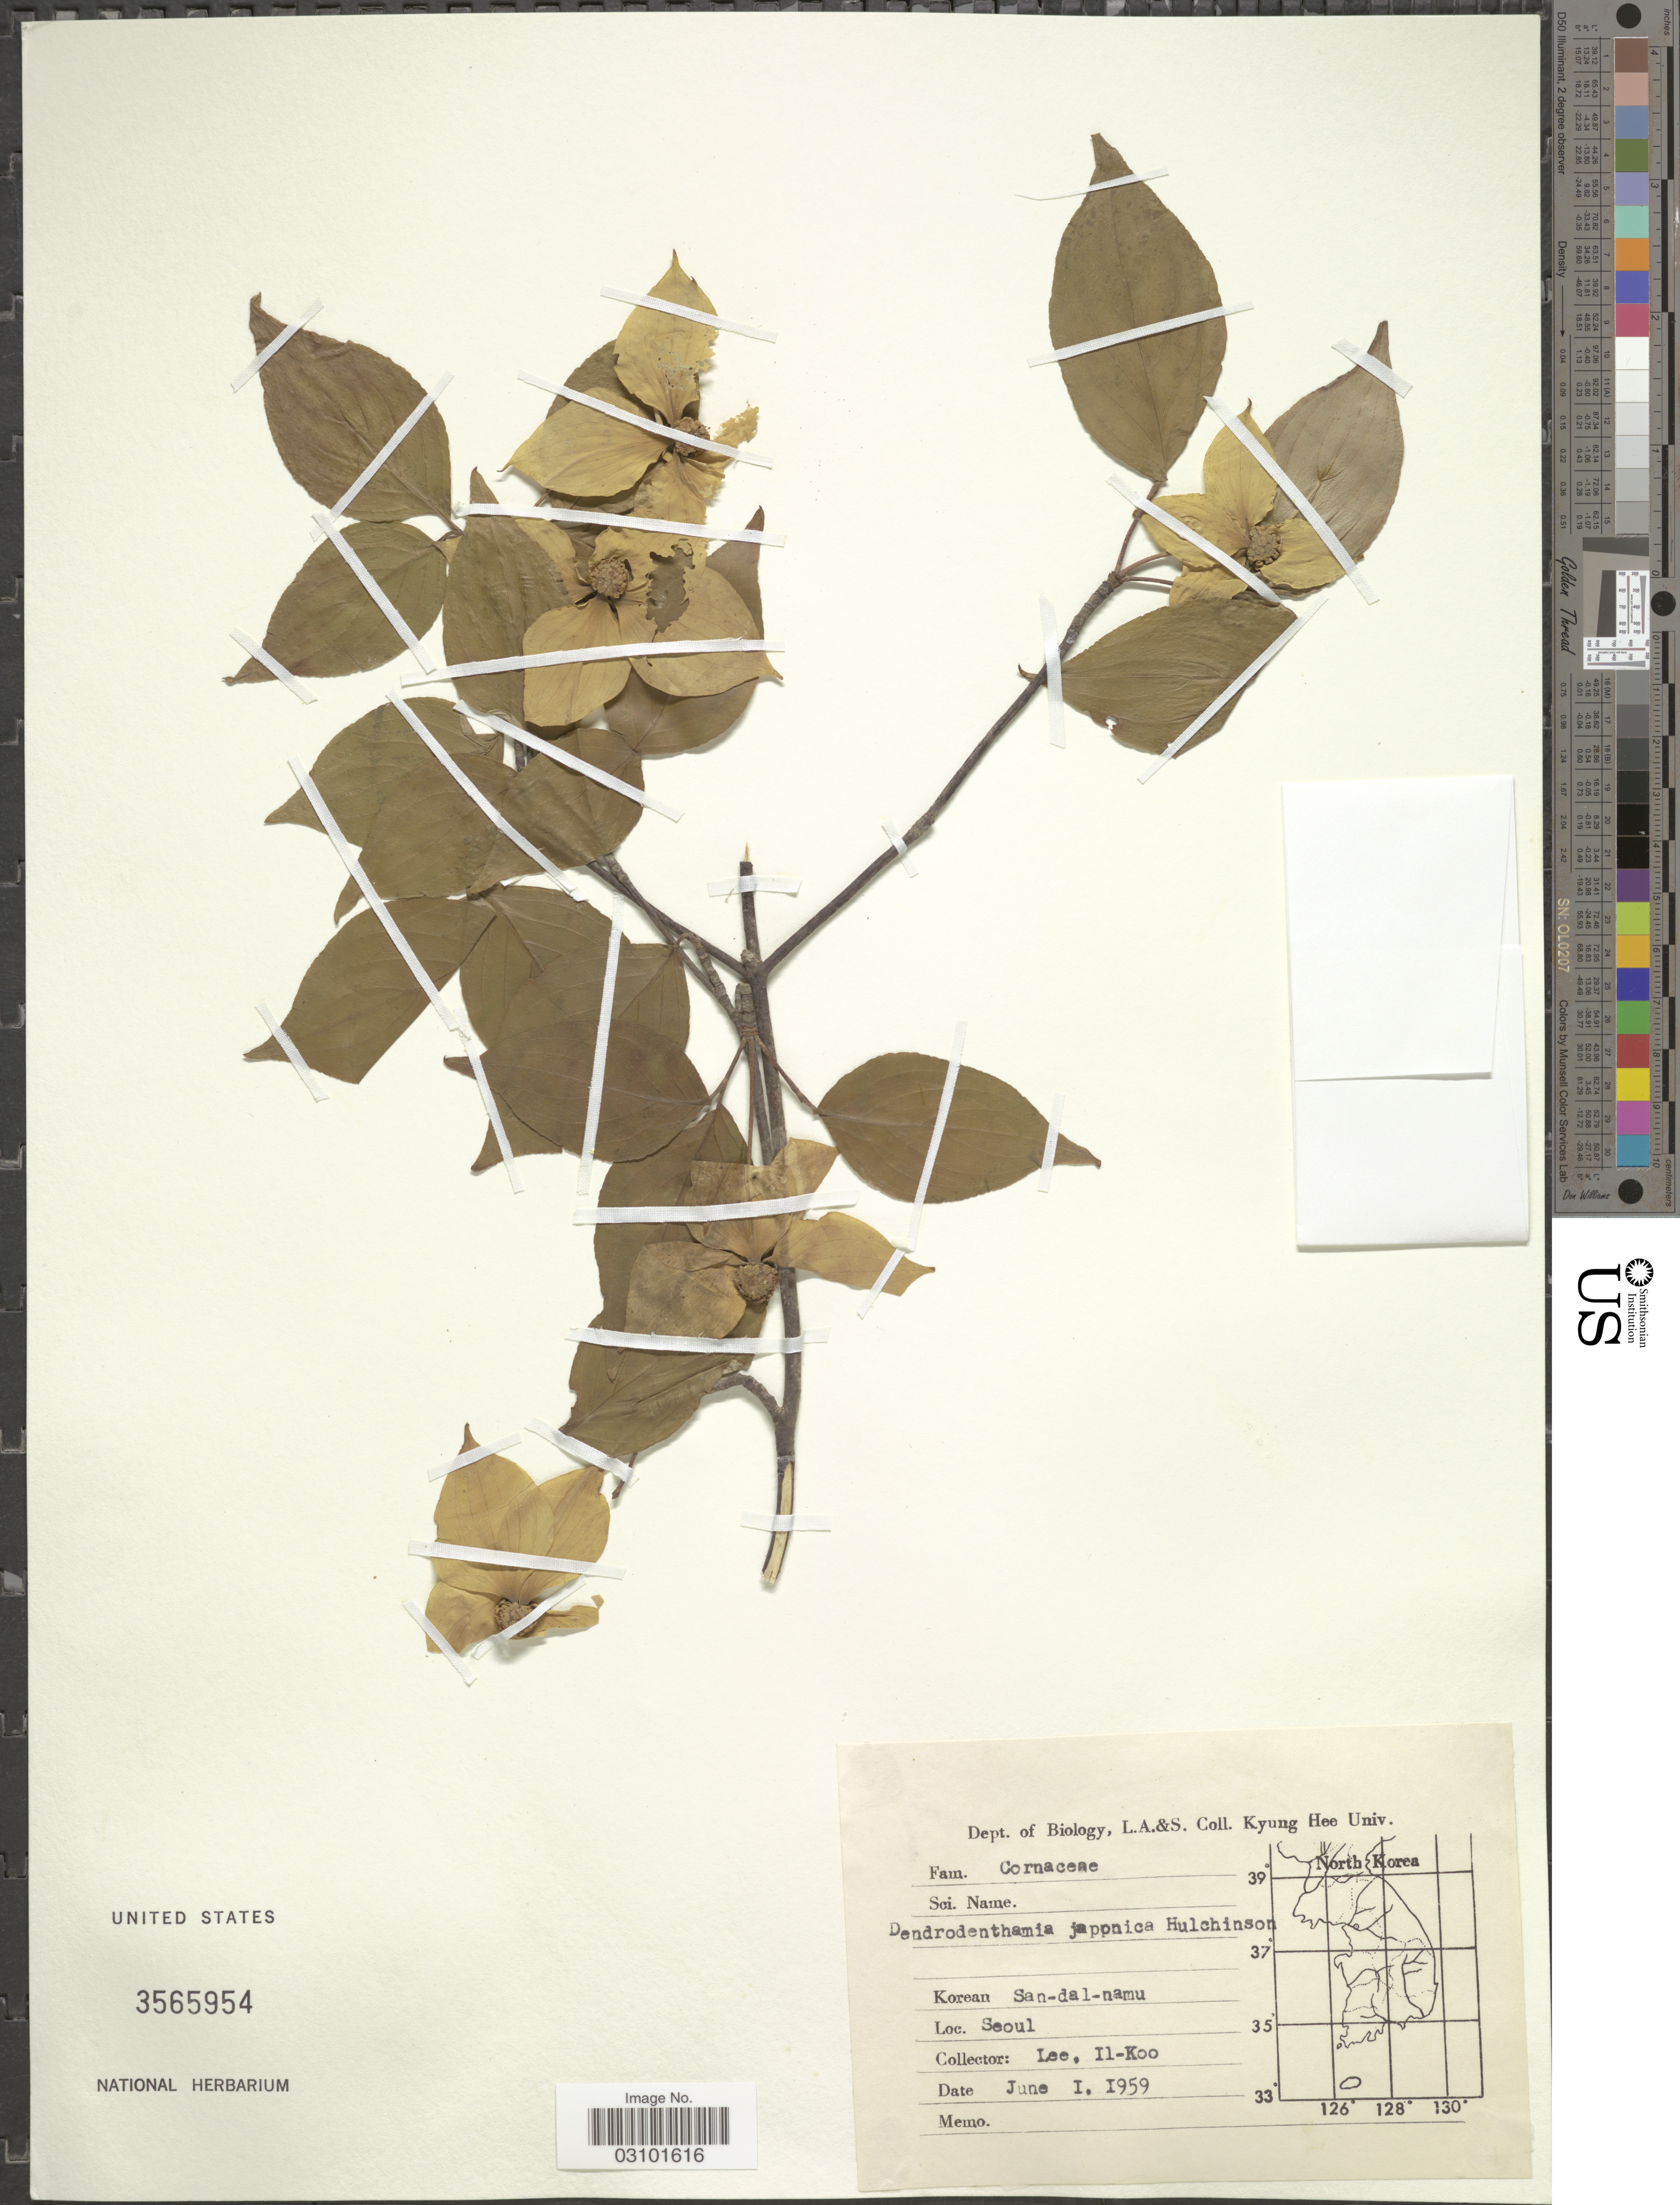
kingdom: Plantae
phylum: Tracheophyta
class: Magnoliopsida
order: Cornales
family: Cornaceae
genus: Cornus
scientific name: Cornus kousa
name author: F. Buerger ex Miq.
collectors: Il-Ko Lee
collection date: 1959-06-01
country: South Korea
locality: Seoul.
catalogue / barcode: US 3565954